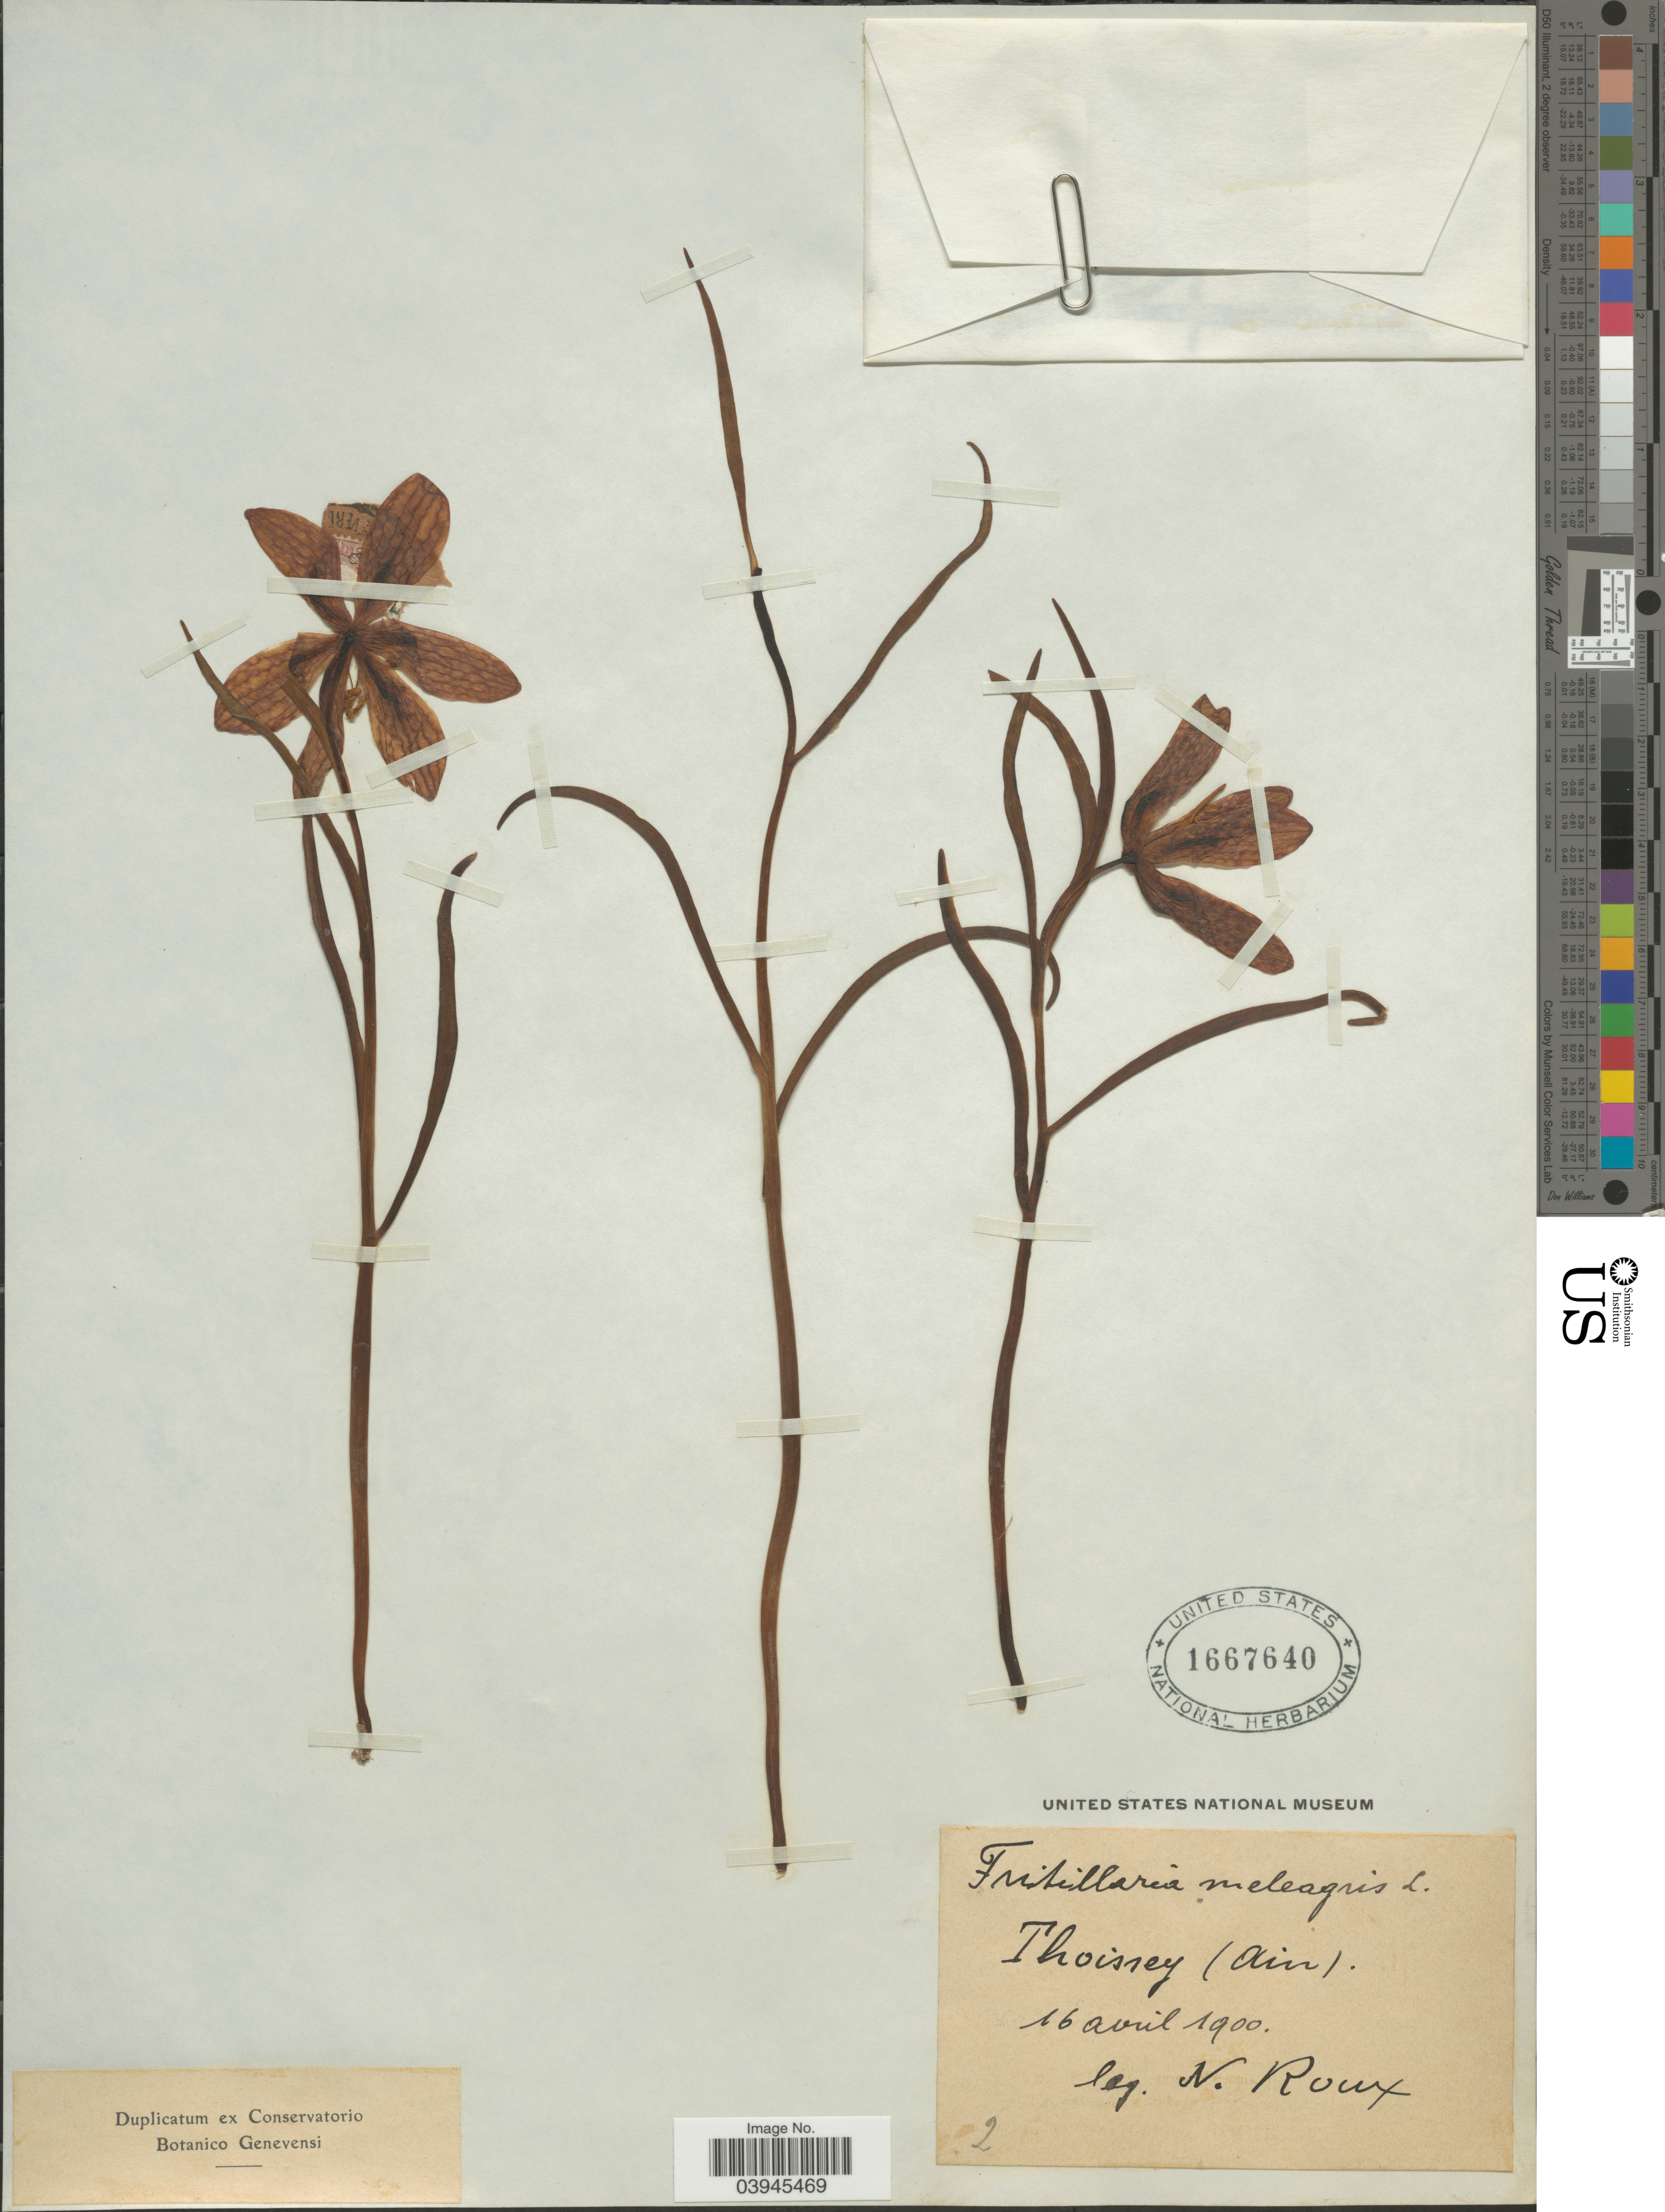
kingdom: Plantae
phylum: Tracheophyta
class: Liliopsida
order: Liliales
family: Liliaceae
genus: Fritillaria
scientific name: Fritillaria meleagris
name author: Lindl.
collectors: N. Roux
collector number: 2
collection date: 1900-04-16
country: France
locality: Thoissey (Ain).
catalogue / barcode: US 1667640